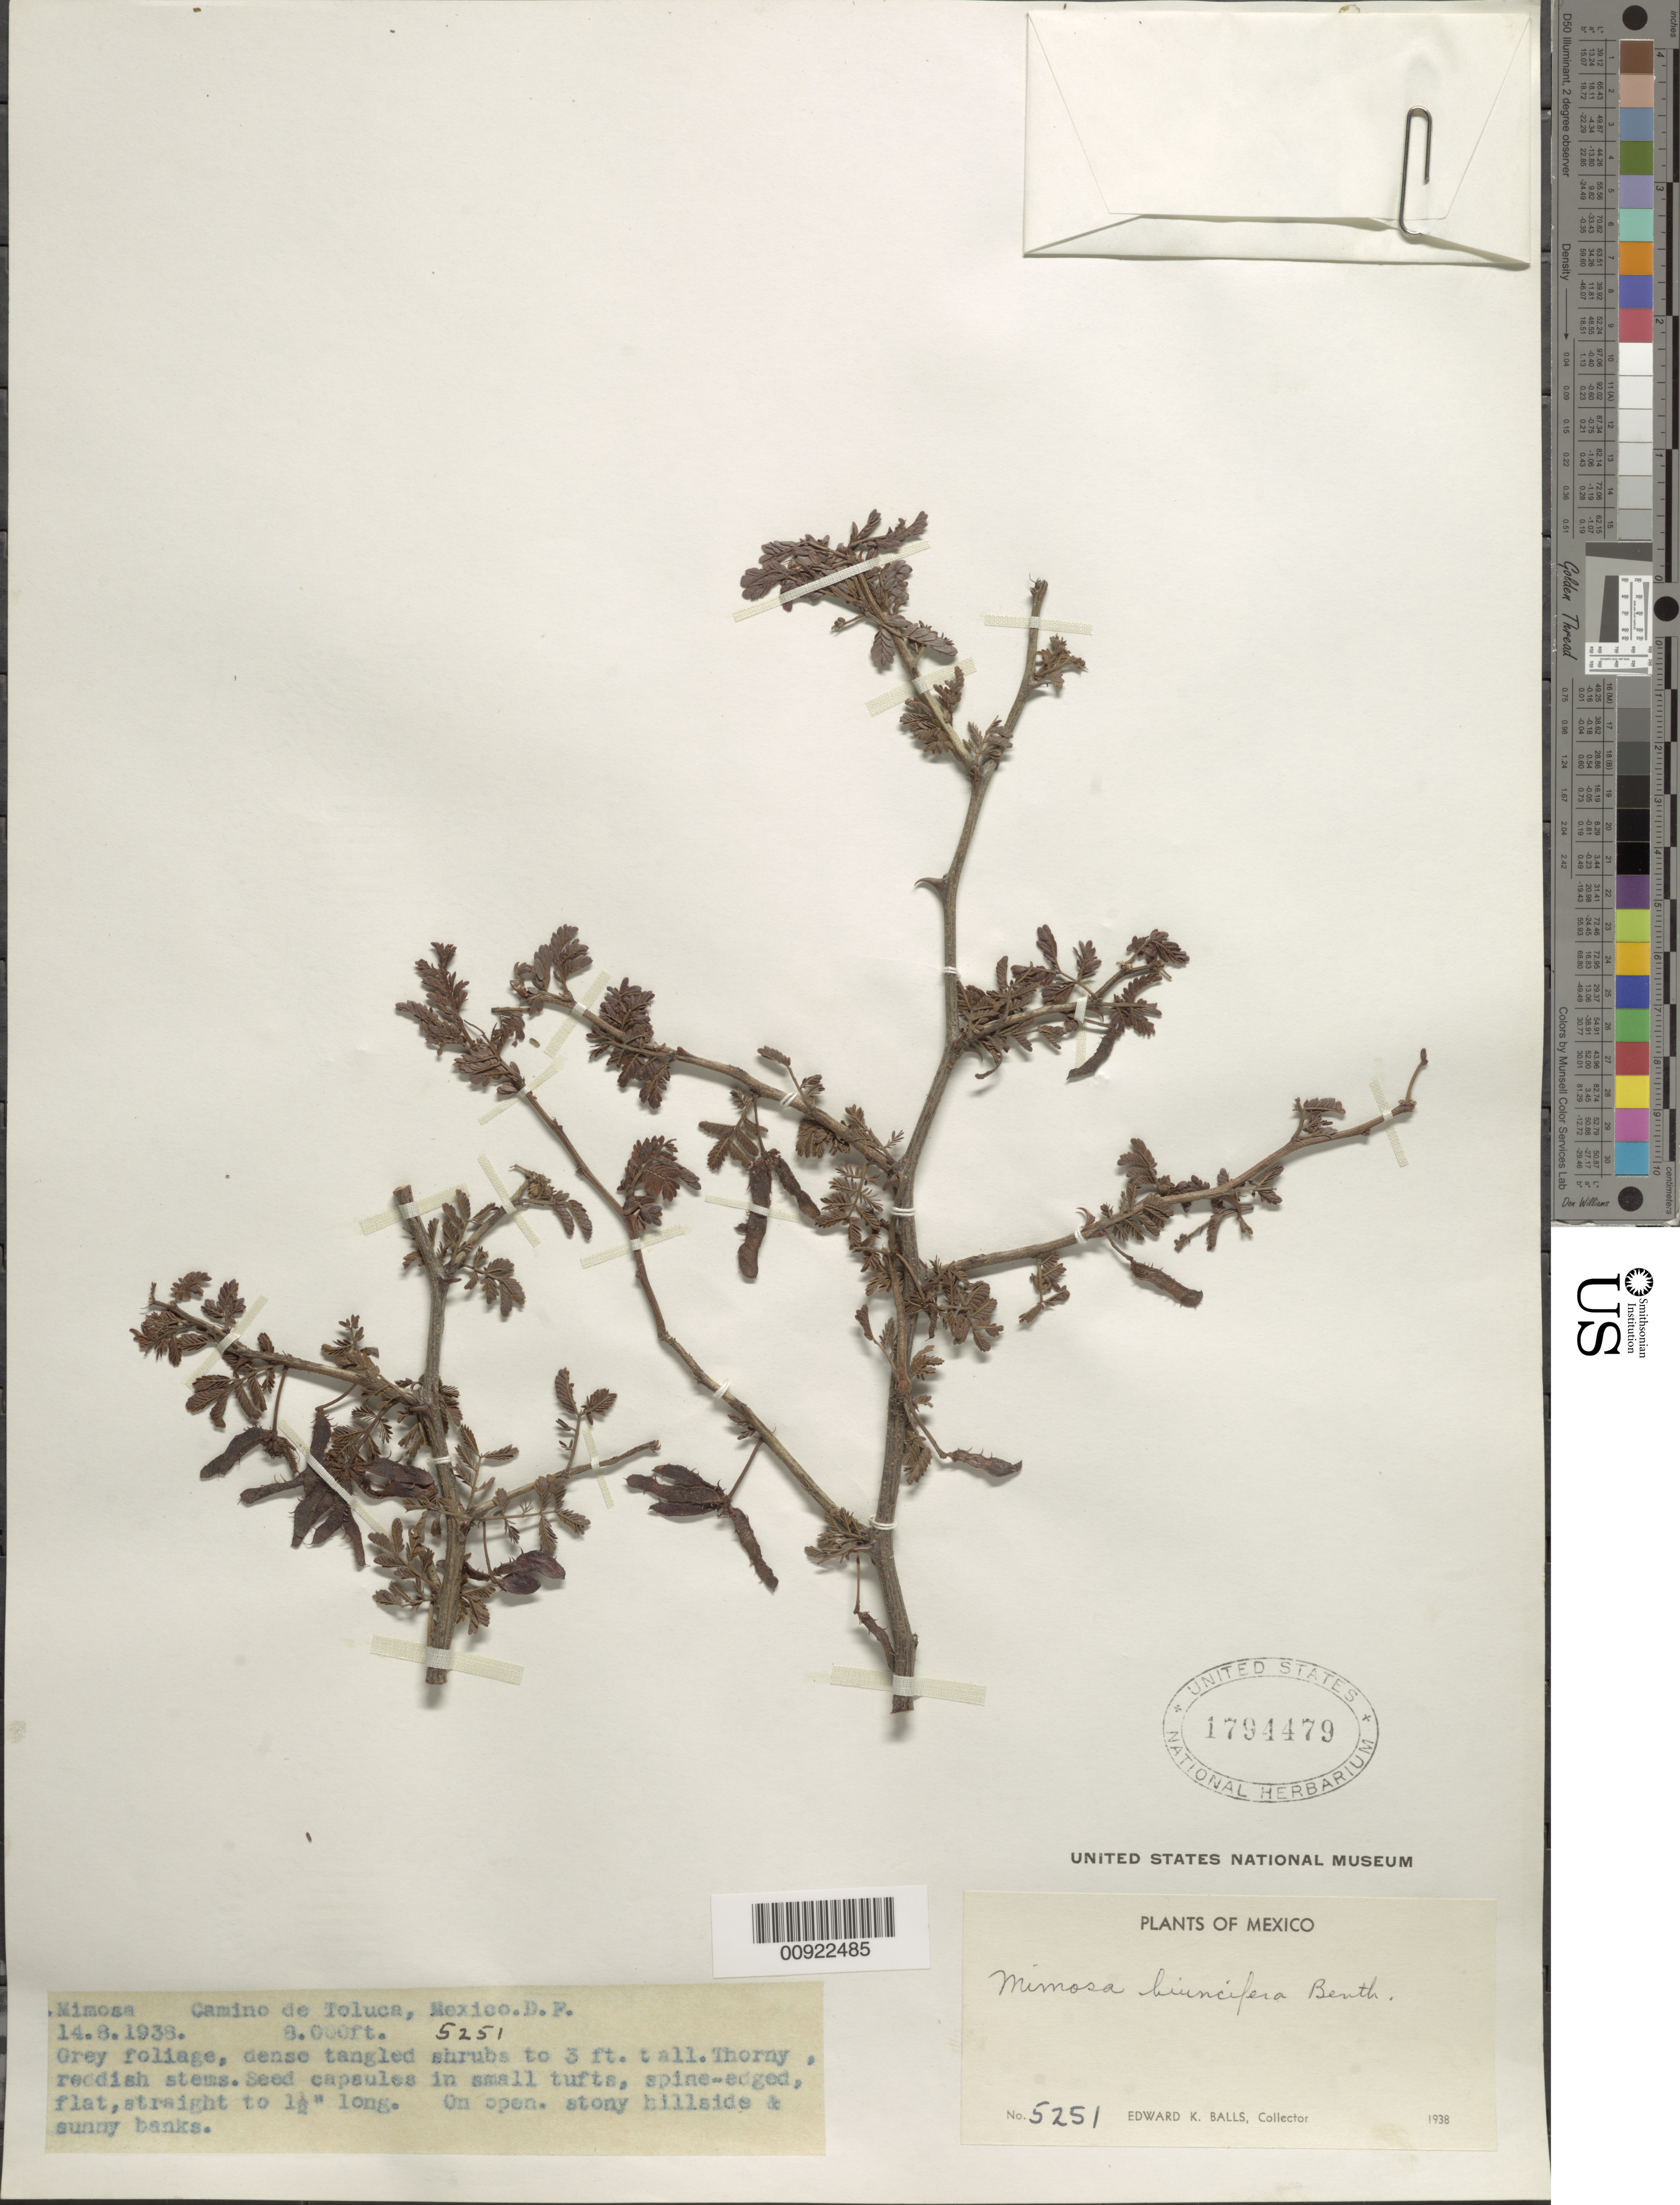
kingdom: Plantae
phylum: Tracheophyta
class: Magnoliopsida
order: Fabales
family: Fabaceae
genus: Mimosa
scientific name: Mimosa biuncifera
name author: Benth.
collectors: E. K. Balls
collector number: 5251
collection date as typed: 14 Aug 1938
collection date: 1938-08-14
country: Mexico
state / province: Distrito Federal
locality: Camino de Toluca, Mexico, D.F.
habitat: On open stony hillside & sunny banks.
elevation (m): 2438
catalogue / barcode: US 1794479